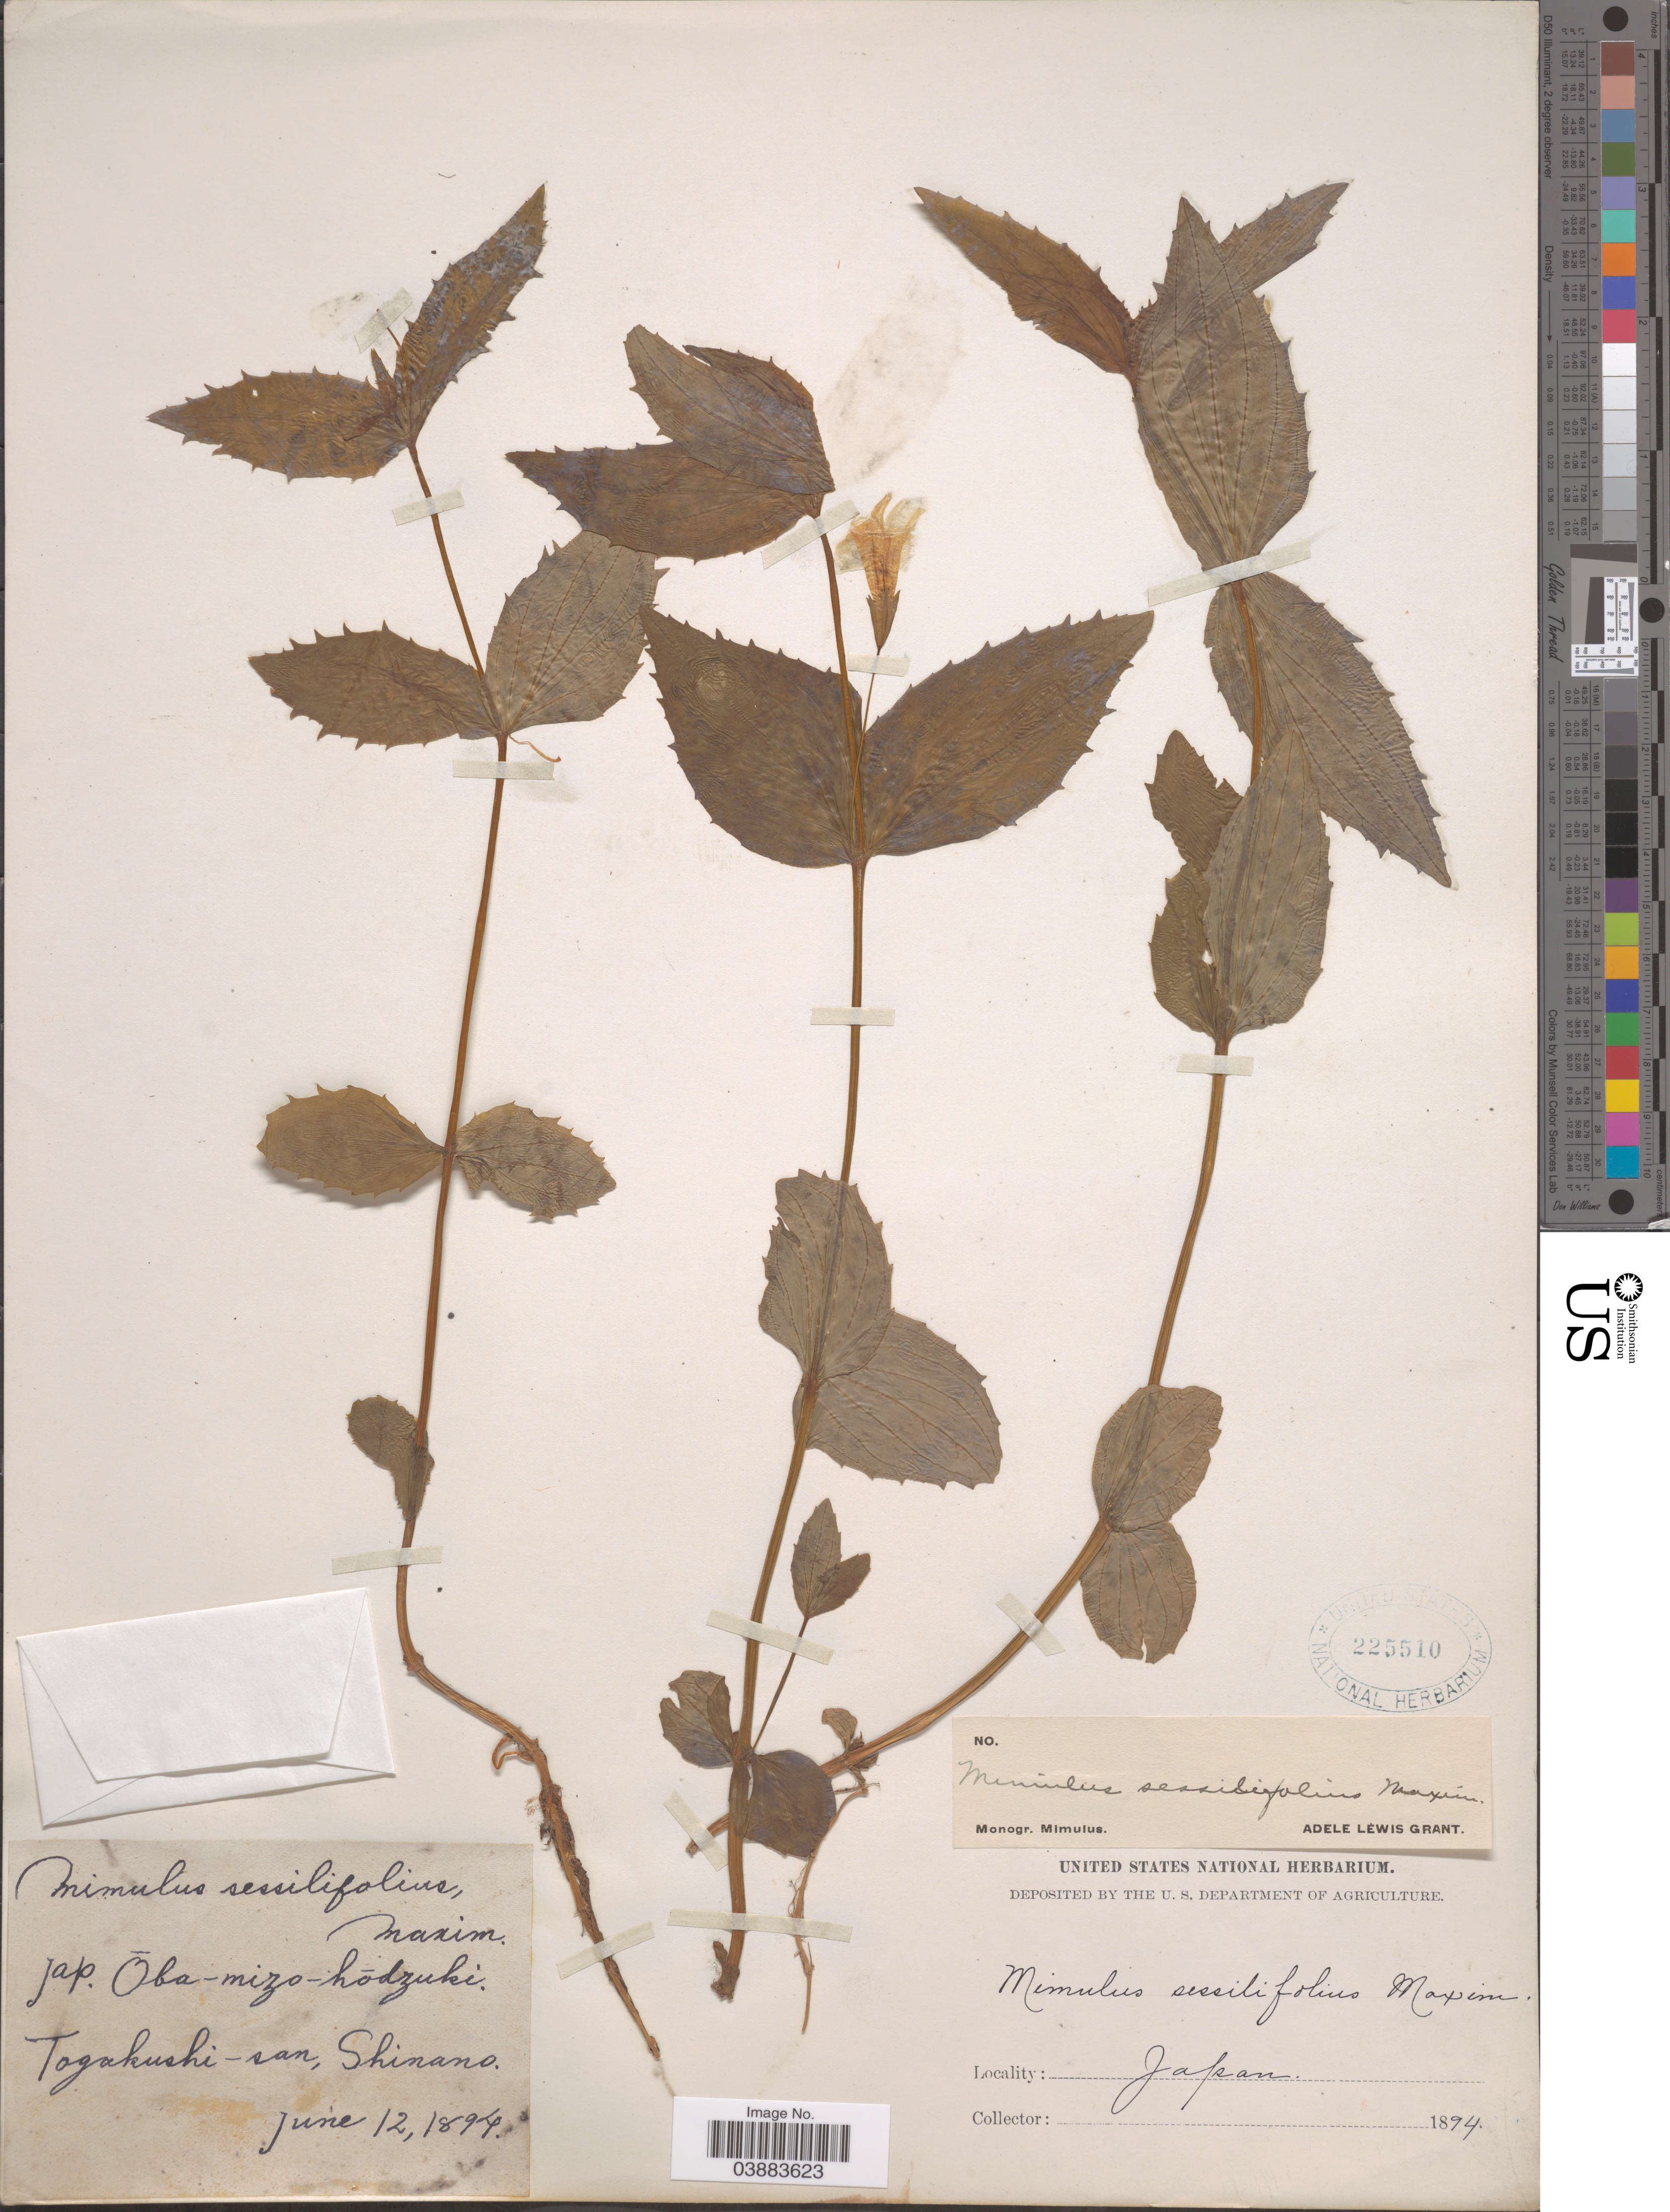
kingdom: Plantae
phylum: Tracheophyta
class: Magnoliopsida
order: Lamiales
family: Phrymaceae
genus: Mimulus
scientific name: Mimulus sessilifolius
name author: Maxim.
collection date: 1894-06-12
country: Japan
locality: Togakushi-san, Shinano.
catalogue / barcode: US 225510